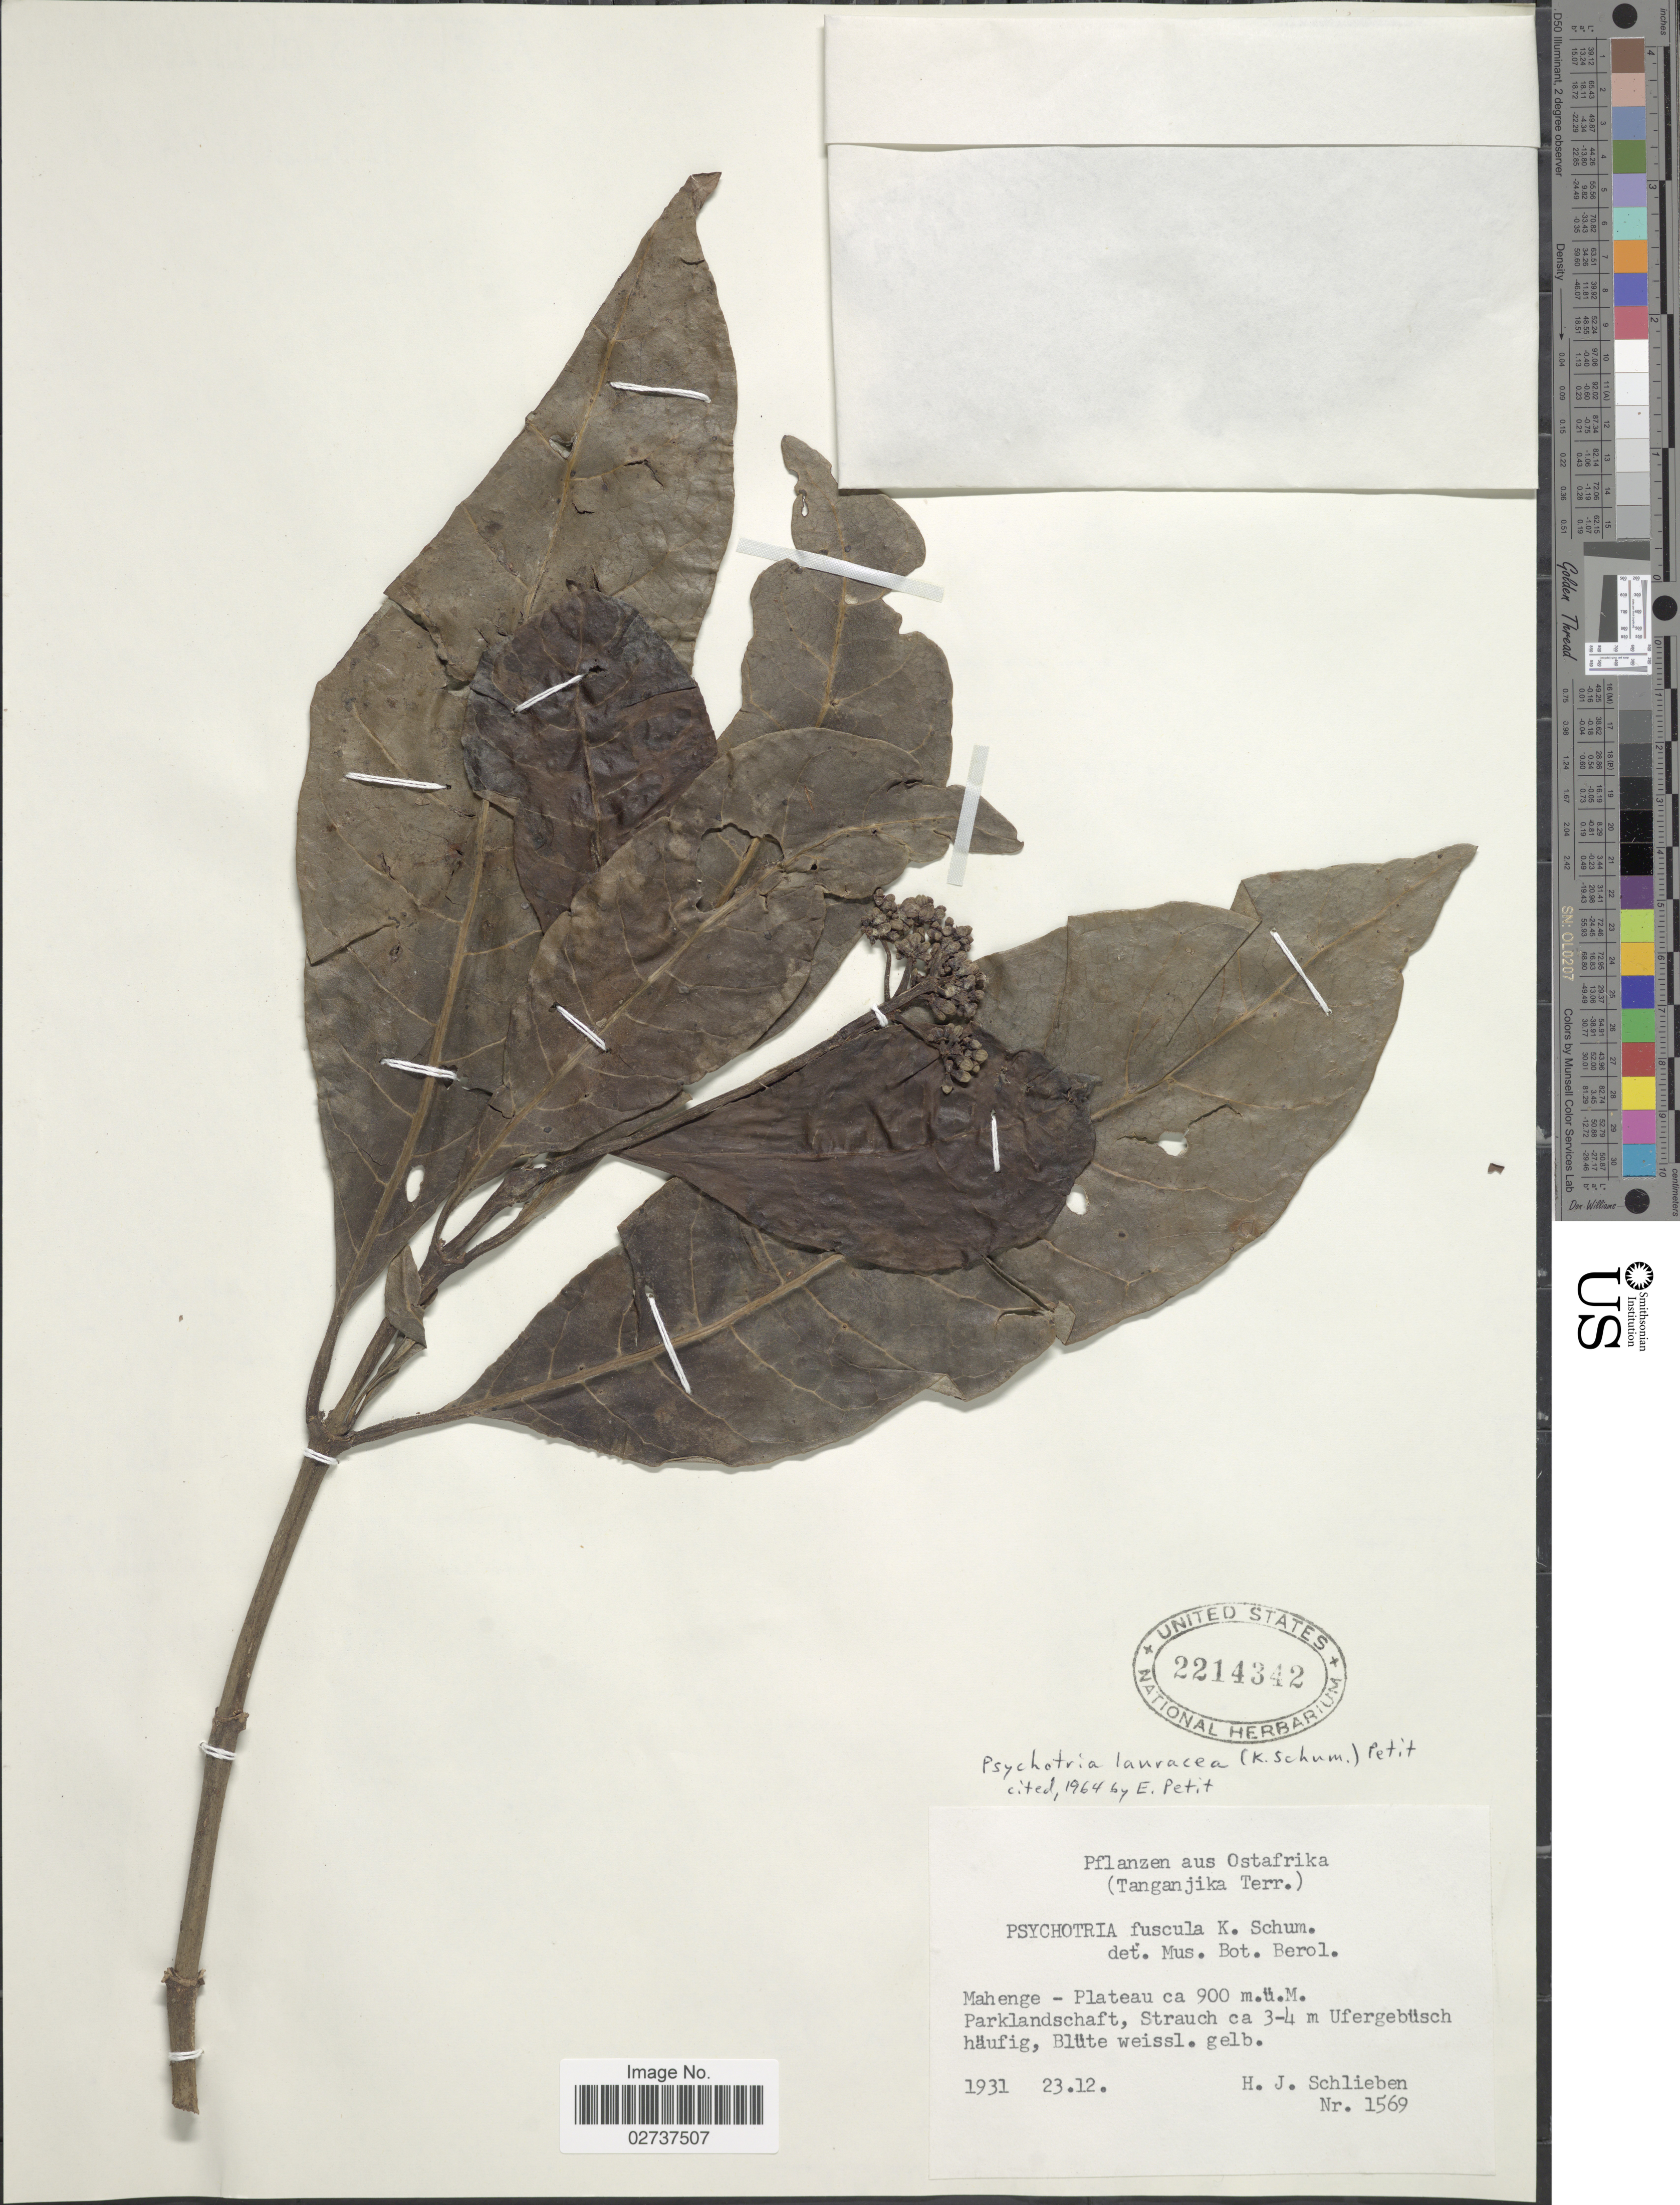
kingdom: Plantae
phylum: Tracheophyta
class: Magnoliopsida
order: Gentianales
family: Rubiaceae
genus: Psychotria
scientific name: Psychotria lauracea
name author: (K. Schum.) E.M.A. Petit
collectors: H. J. Schlieben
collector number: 1569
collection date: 1931-12-23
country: Tanzania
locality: Ostafrika (Tanganjika Terr.), Mahenge-Plateau, Parklandschaft, Strauch ca 3-4 m Ufergebusch haufig, Blute weissl. gelb.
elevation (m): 900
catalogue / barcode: US 2214342